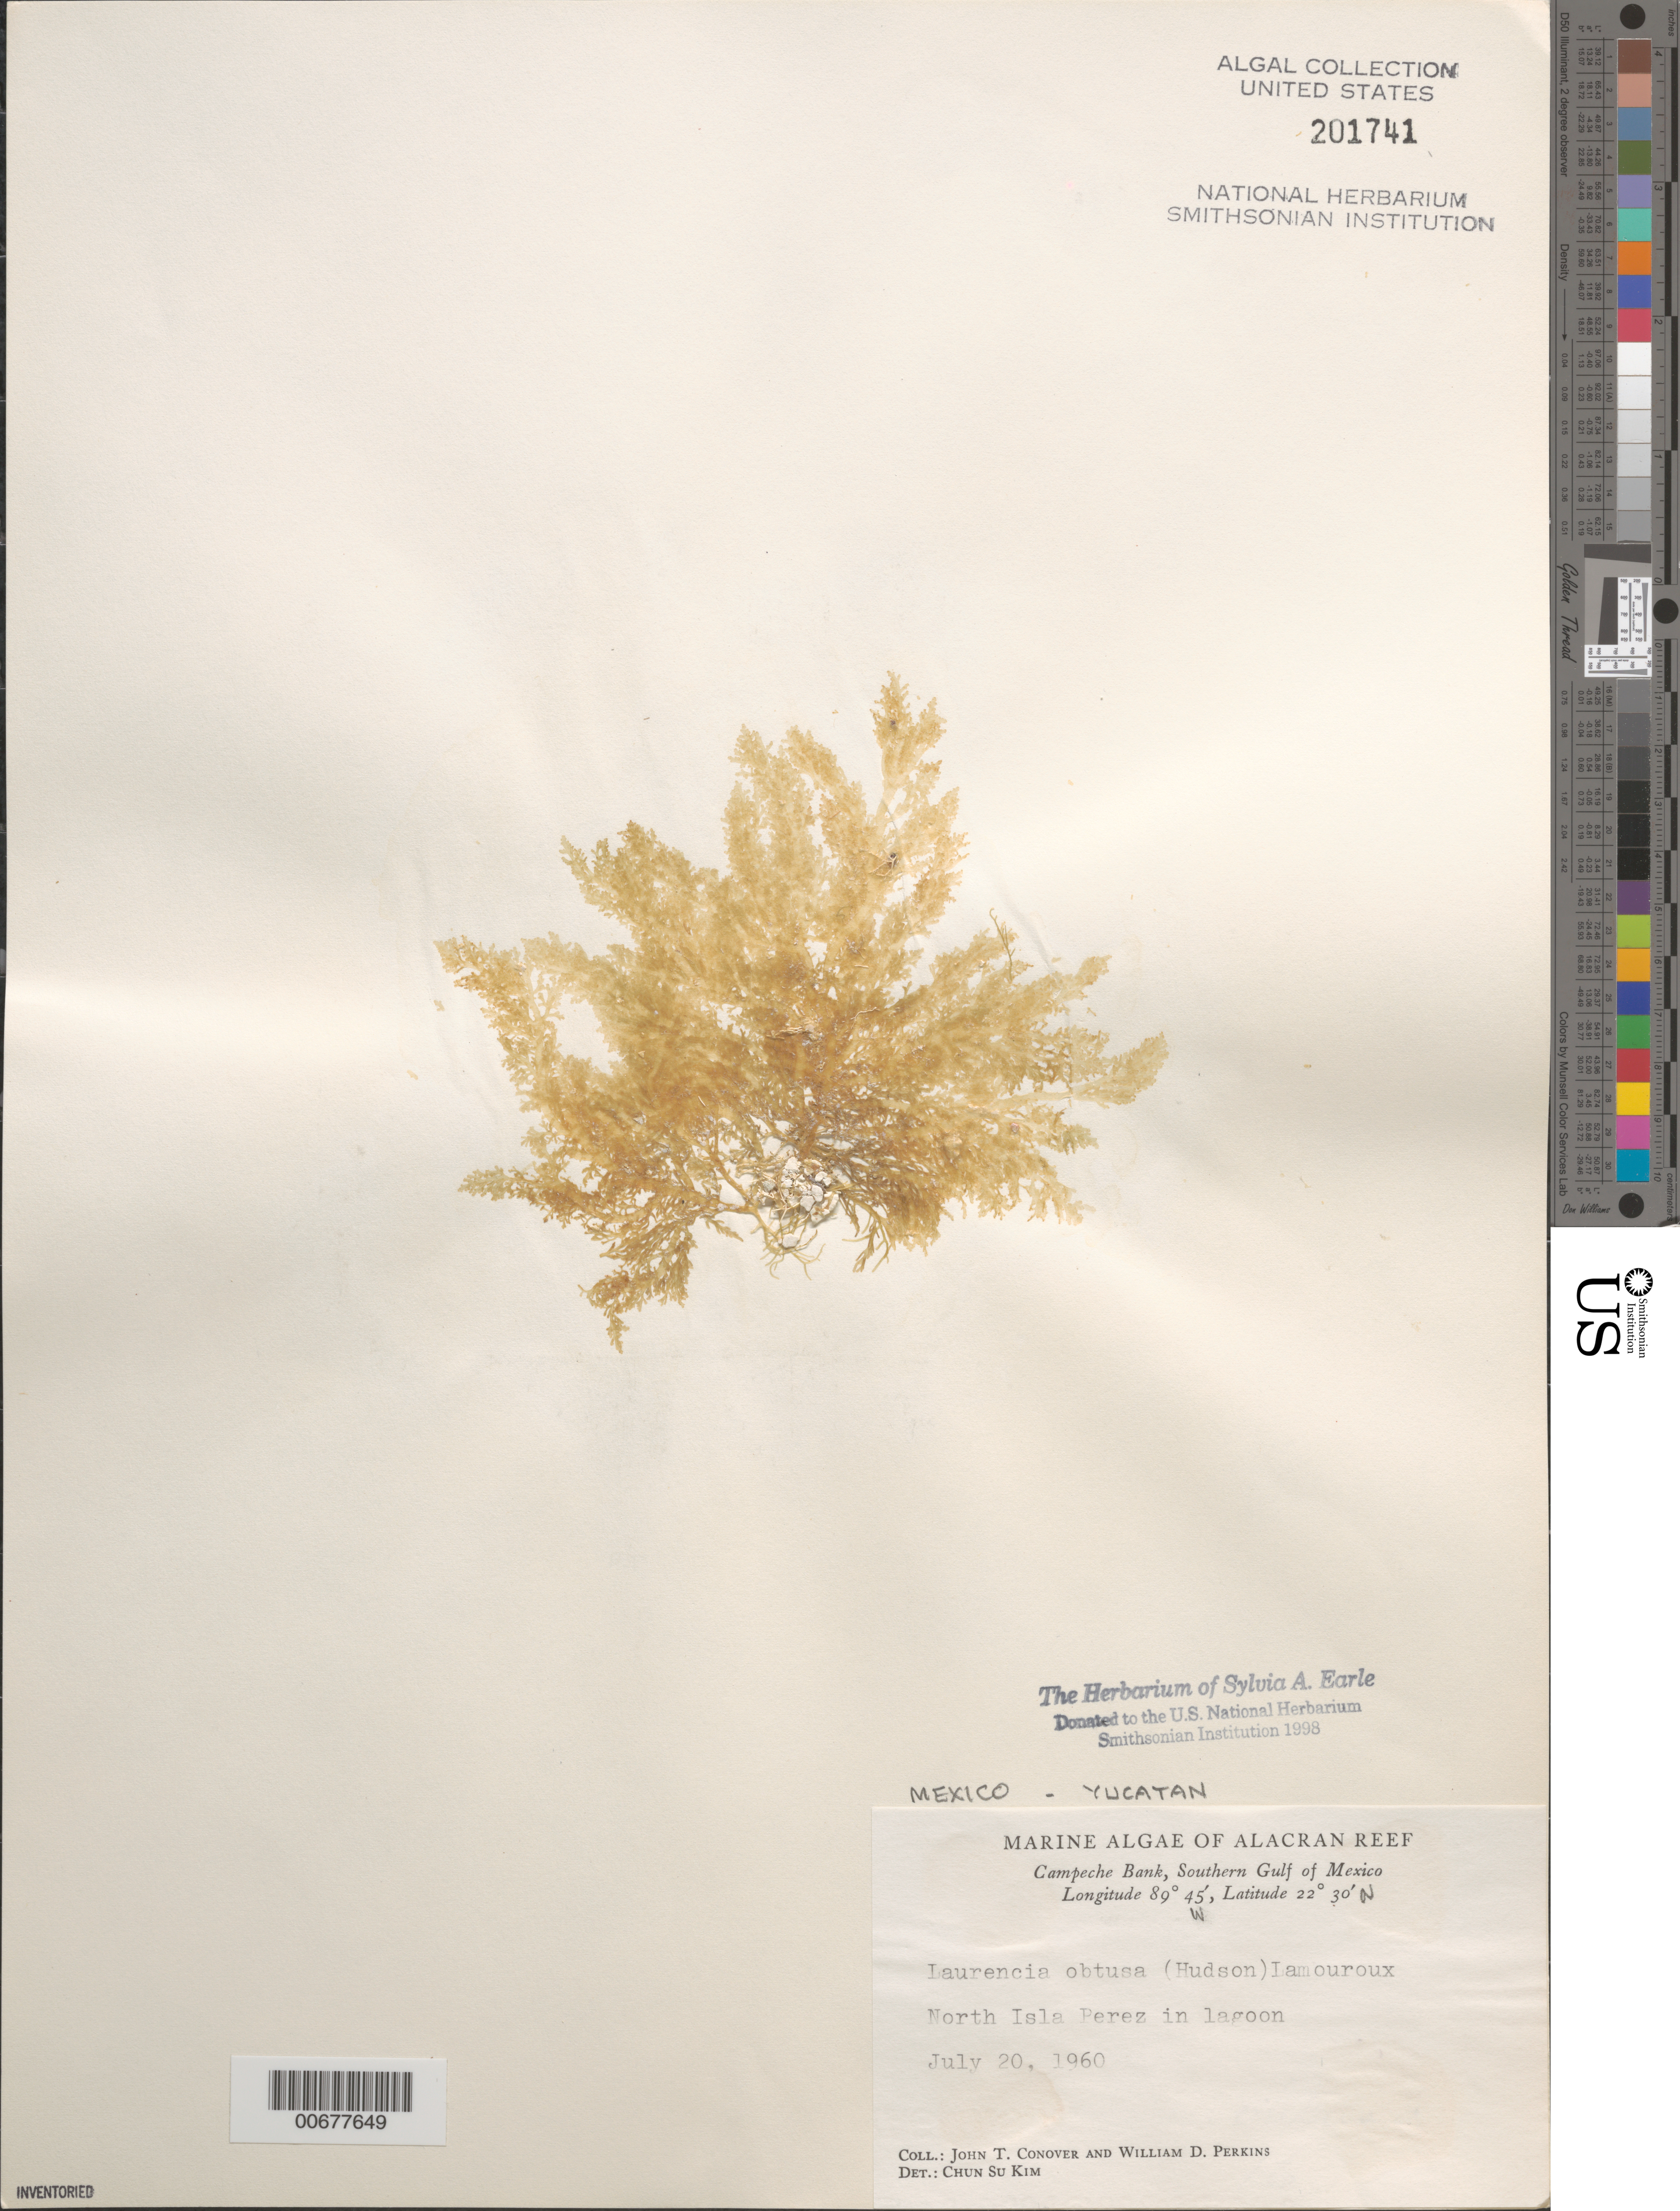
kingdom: Plantae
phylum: Rhodophyta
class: Florideophyceae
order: Ceramiales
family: Rhodomelaceae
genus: Laurencia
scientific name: Laurencia obtusa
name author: (Huds.) J.V.Lamouroux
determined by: Kim, Chun Su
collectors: J. T. Conover & W. D. Perkins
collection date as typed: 20 Jul 1960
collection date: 1960-07-20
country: Mexico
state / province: Yucatan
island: Isla Perez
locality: Alacran Reef, Campeche Bank, southern Gulf of Mexico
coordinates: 22 30' N, 89 45' W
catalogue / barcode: US 201741